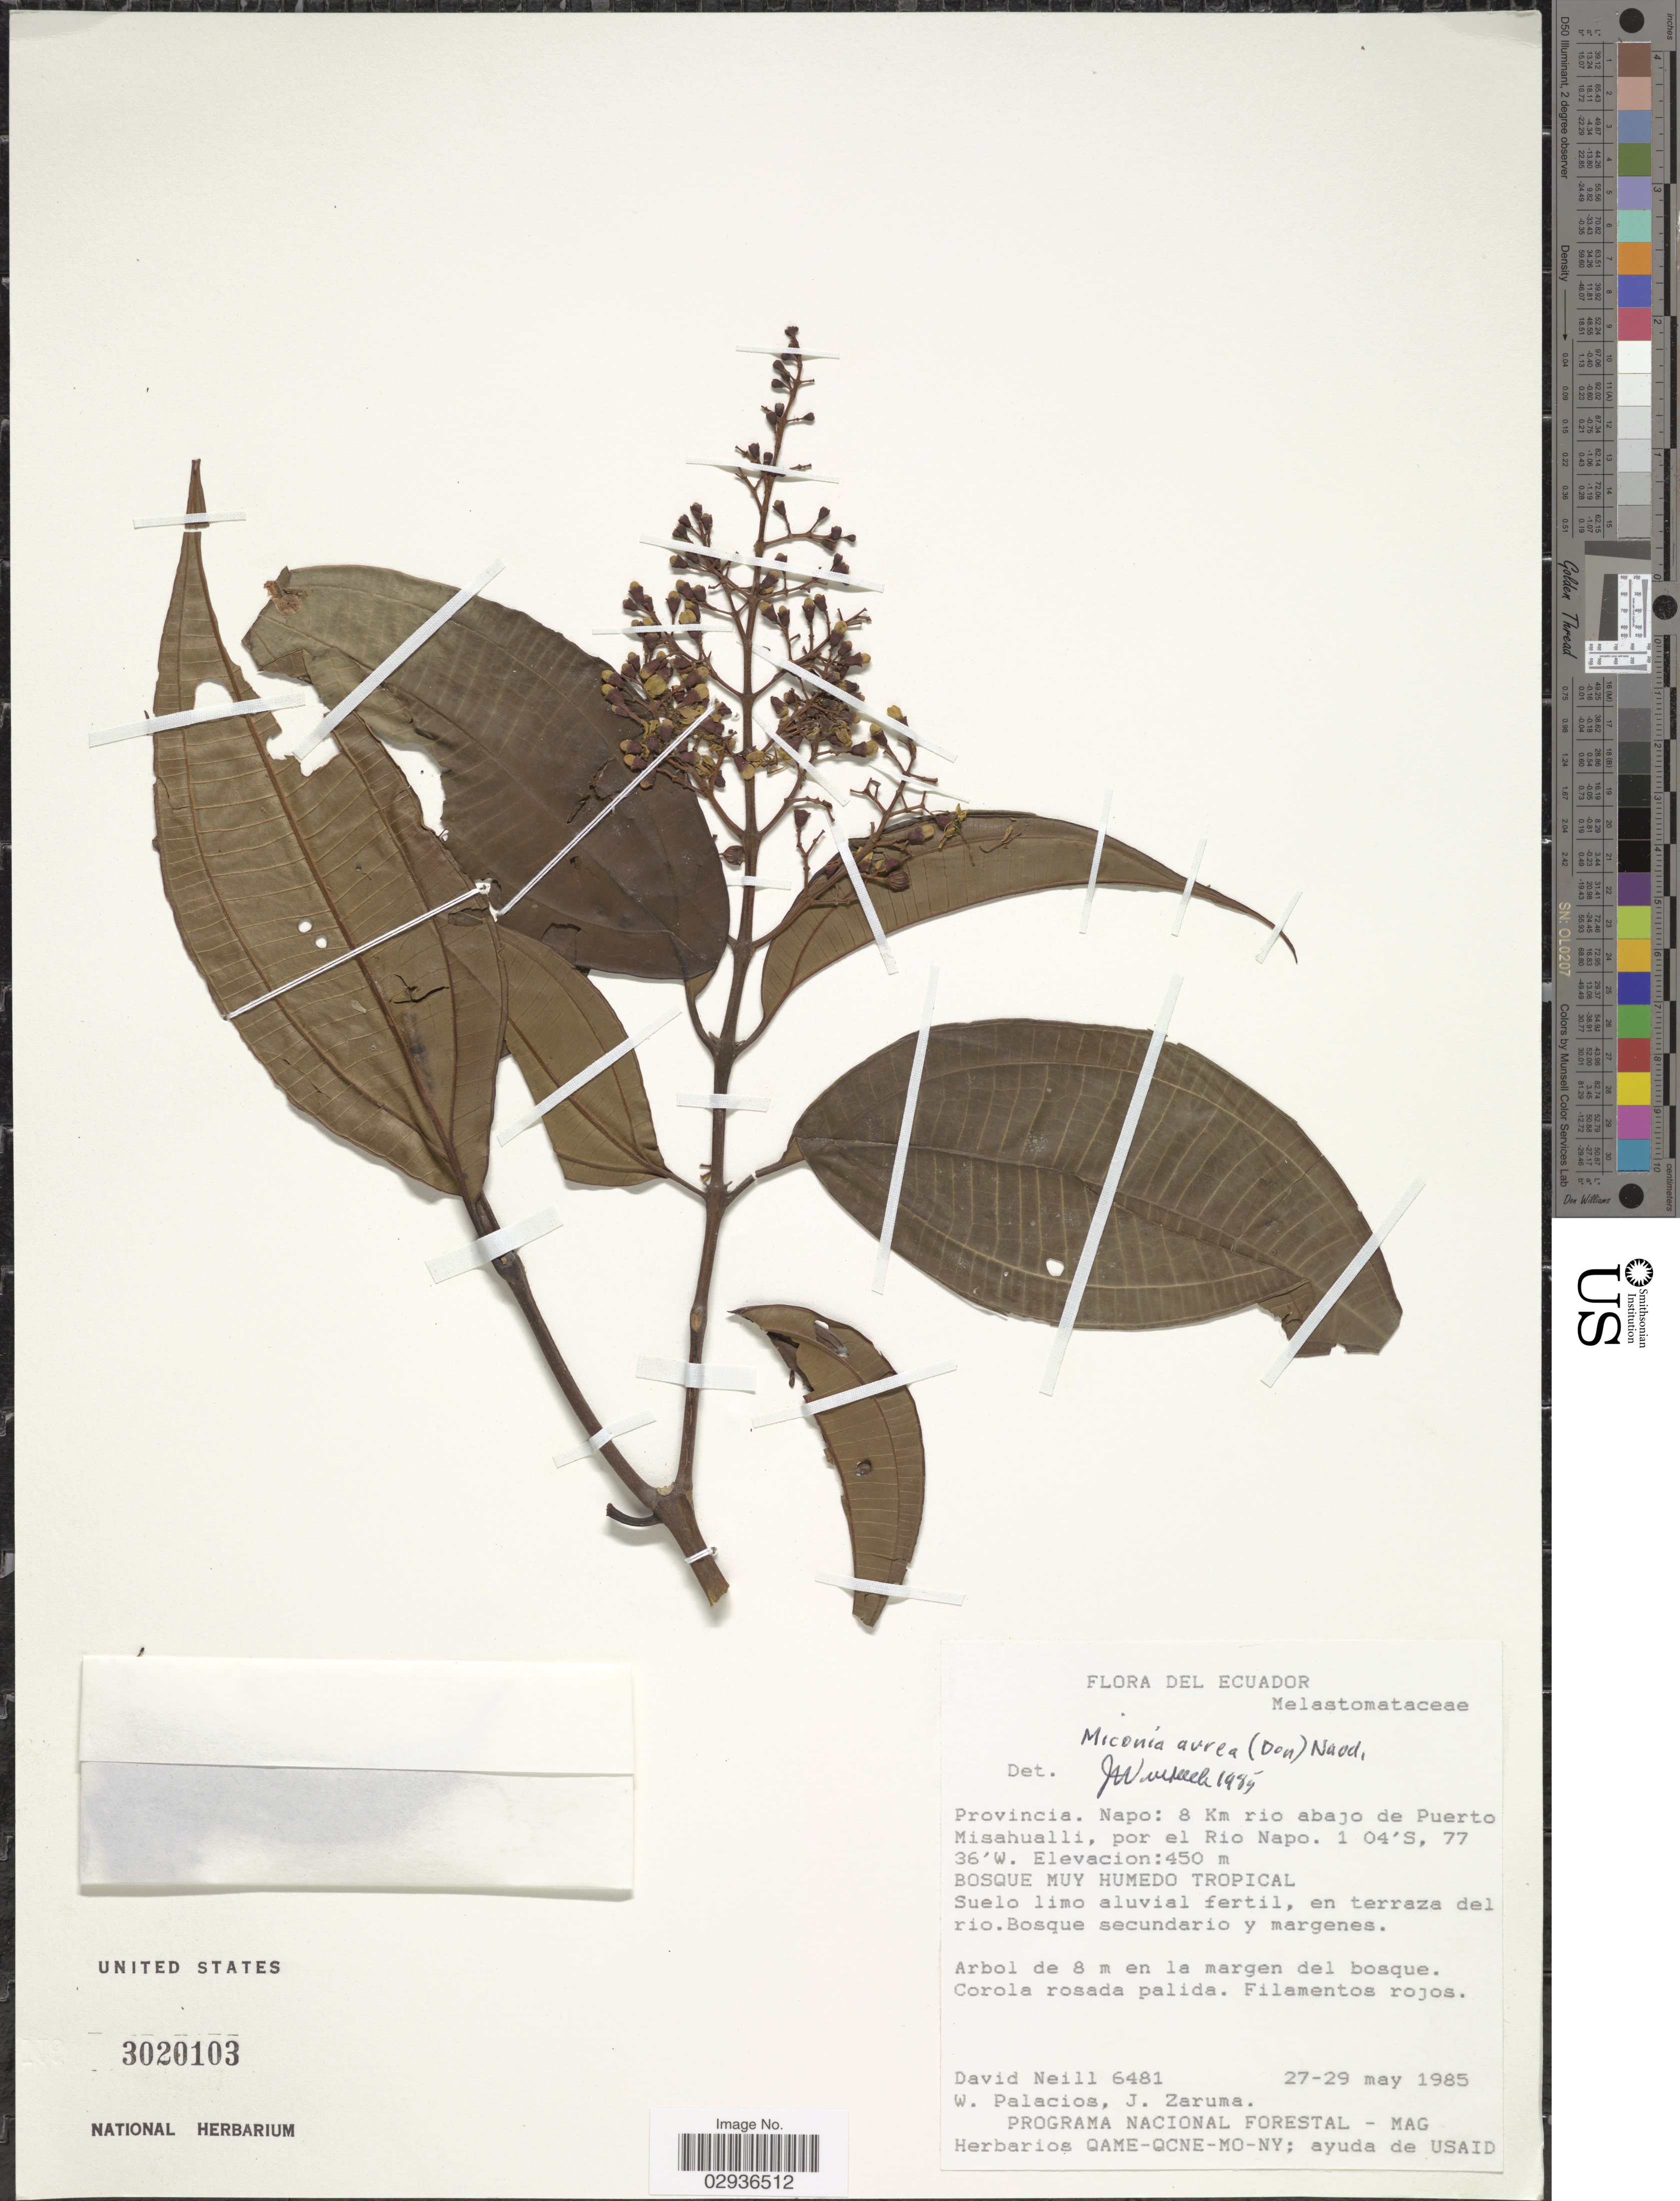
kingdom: Plantae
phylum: Tracheophyta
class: Magnoliopsida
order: Myrtales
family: Melastomataceae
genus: Miconia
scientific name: Miconia aurea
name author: (D. Don) Naudin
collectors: D. Neill, W. Palacios & J. Zaruma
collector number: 6481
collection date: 1985-05-27/1985-05-29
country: Ecuador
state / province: Napo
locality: Provincia. Napo: 8 Km rio abajo de Puerto Misahualli, por el Rio Napo.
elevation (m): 450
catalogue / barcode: US 3020103